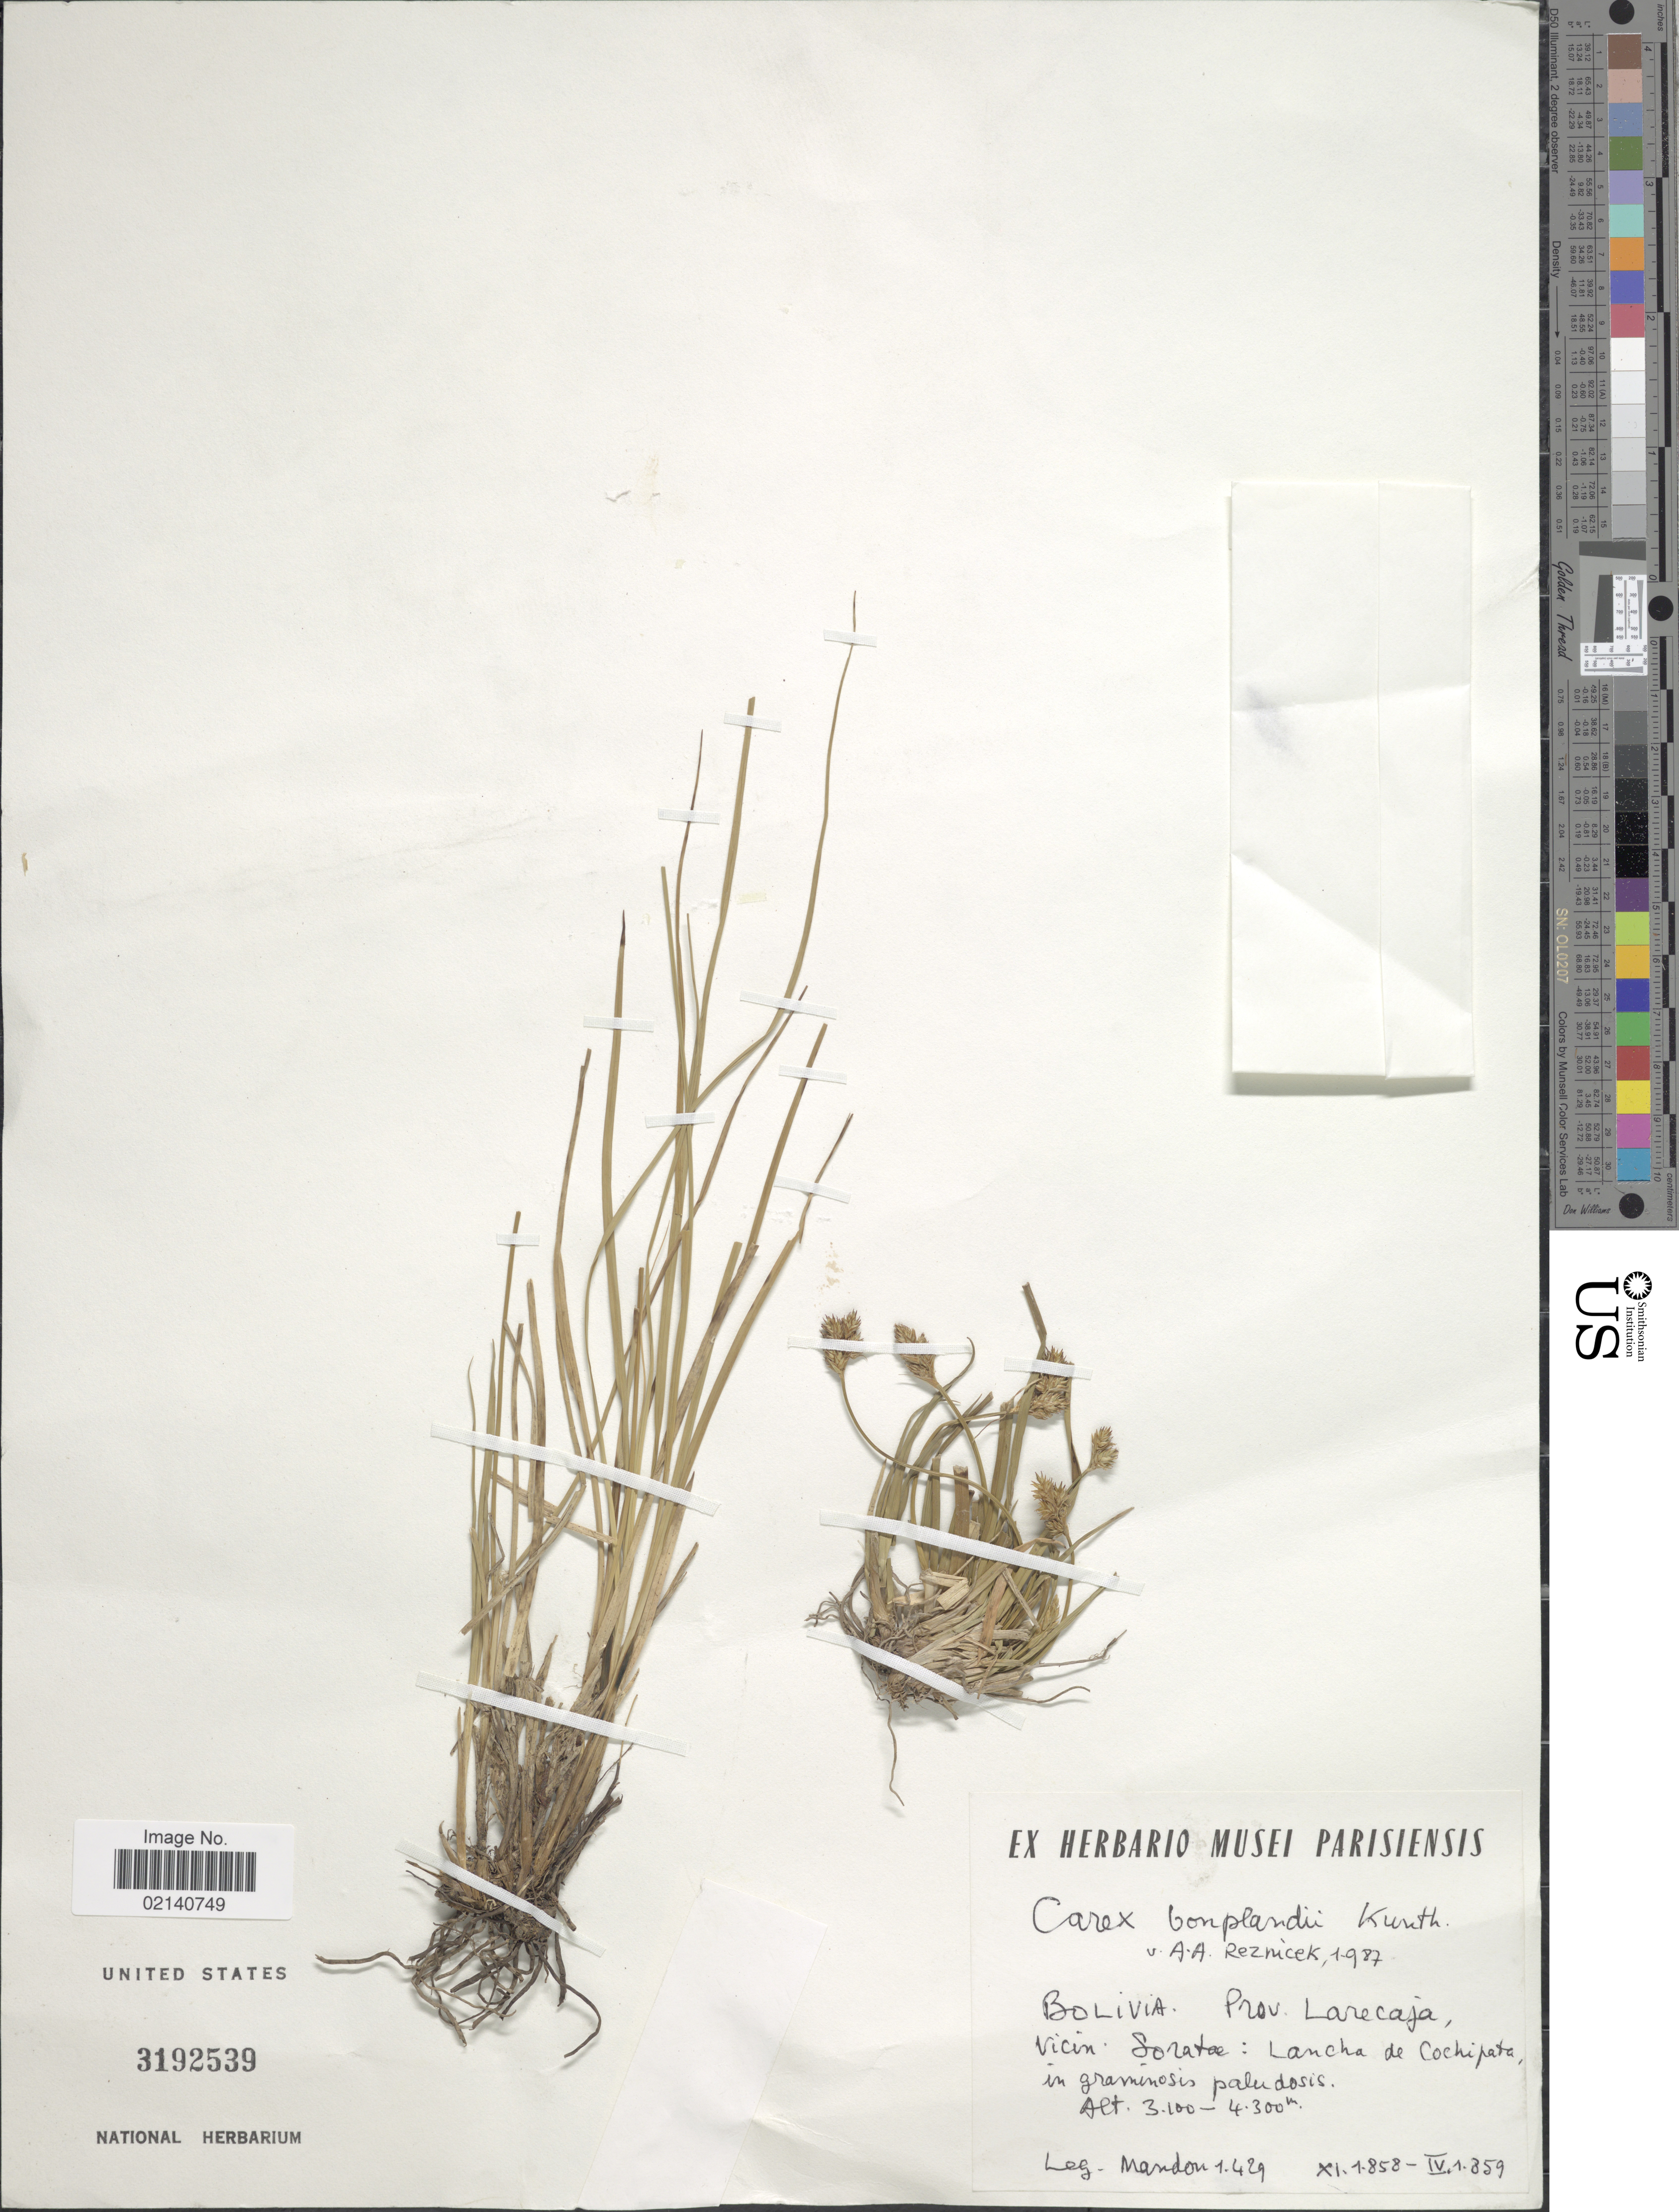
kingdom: Plantae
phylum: Tracheophyta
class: Liliopsida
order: Poales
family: Cyperaceae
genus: Carex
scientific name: Carex bonplandii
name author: Kunth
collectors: Mandon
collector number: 1429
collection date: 1858-11/1859-04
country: Bolivia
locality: Prov. Larecaja, Vicin. Soratee: Lancha de Cochipata, in graminosis paludosis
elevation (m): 3100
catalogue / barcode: US 3192539